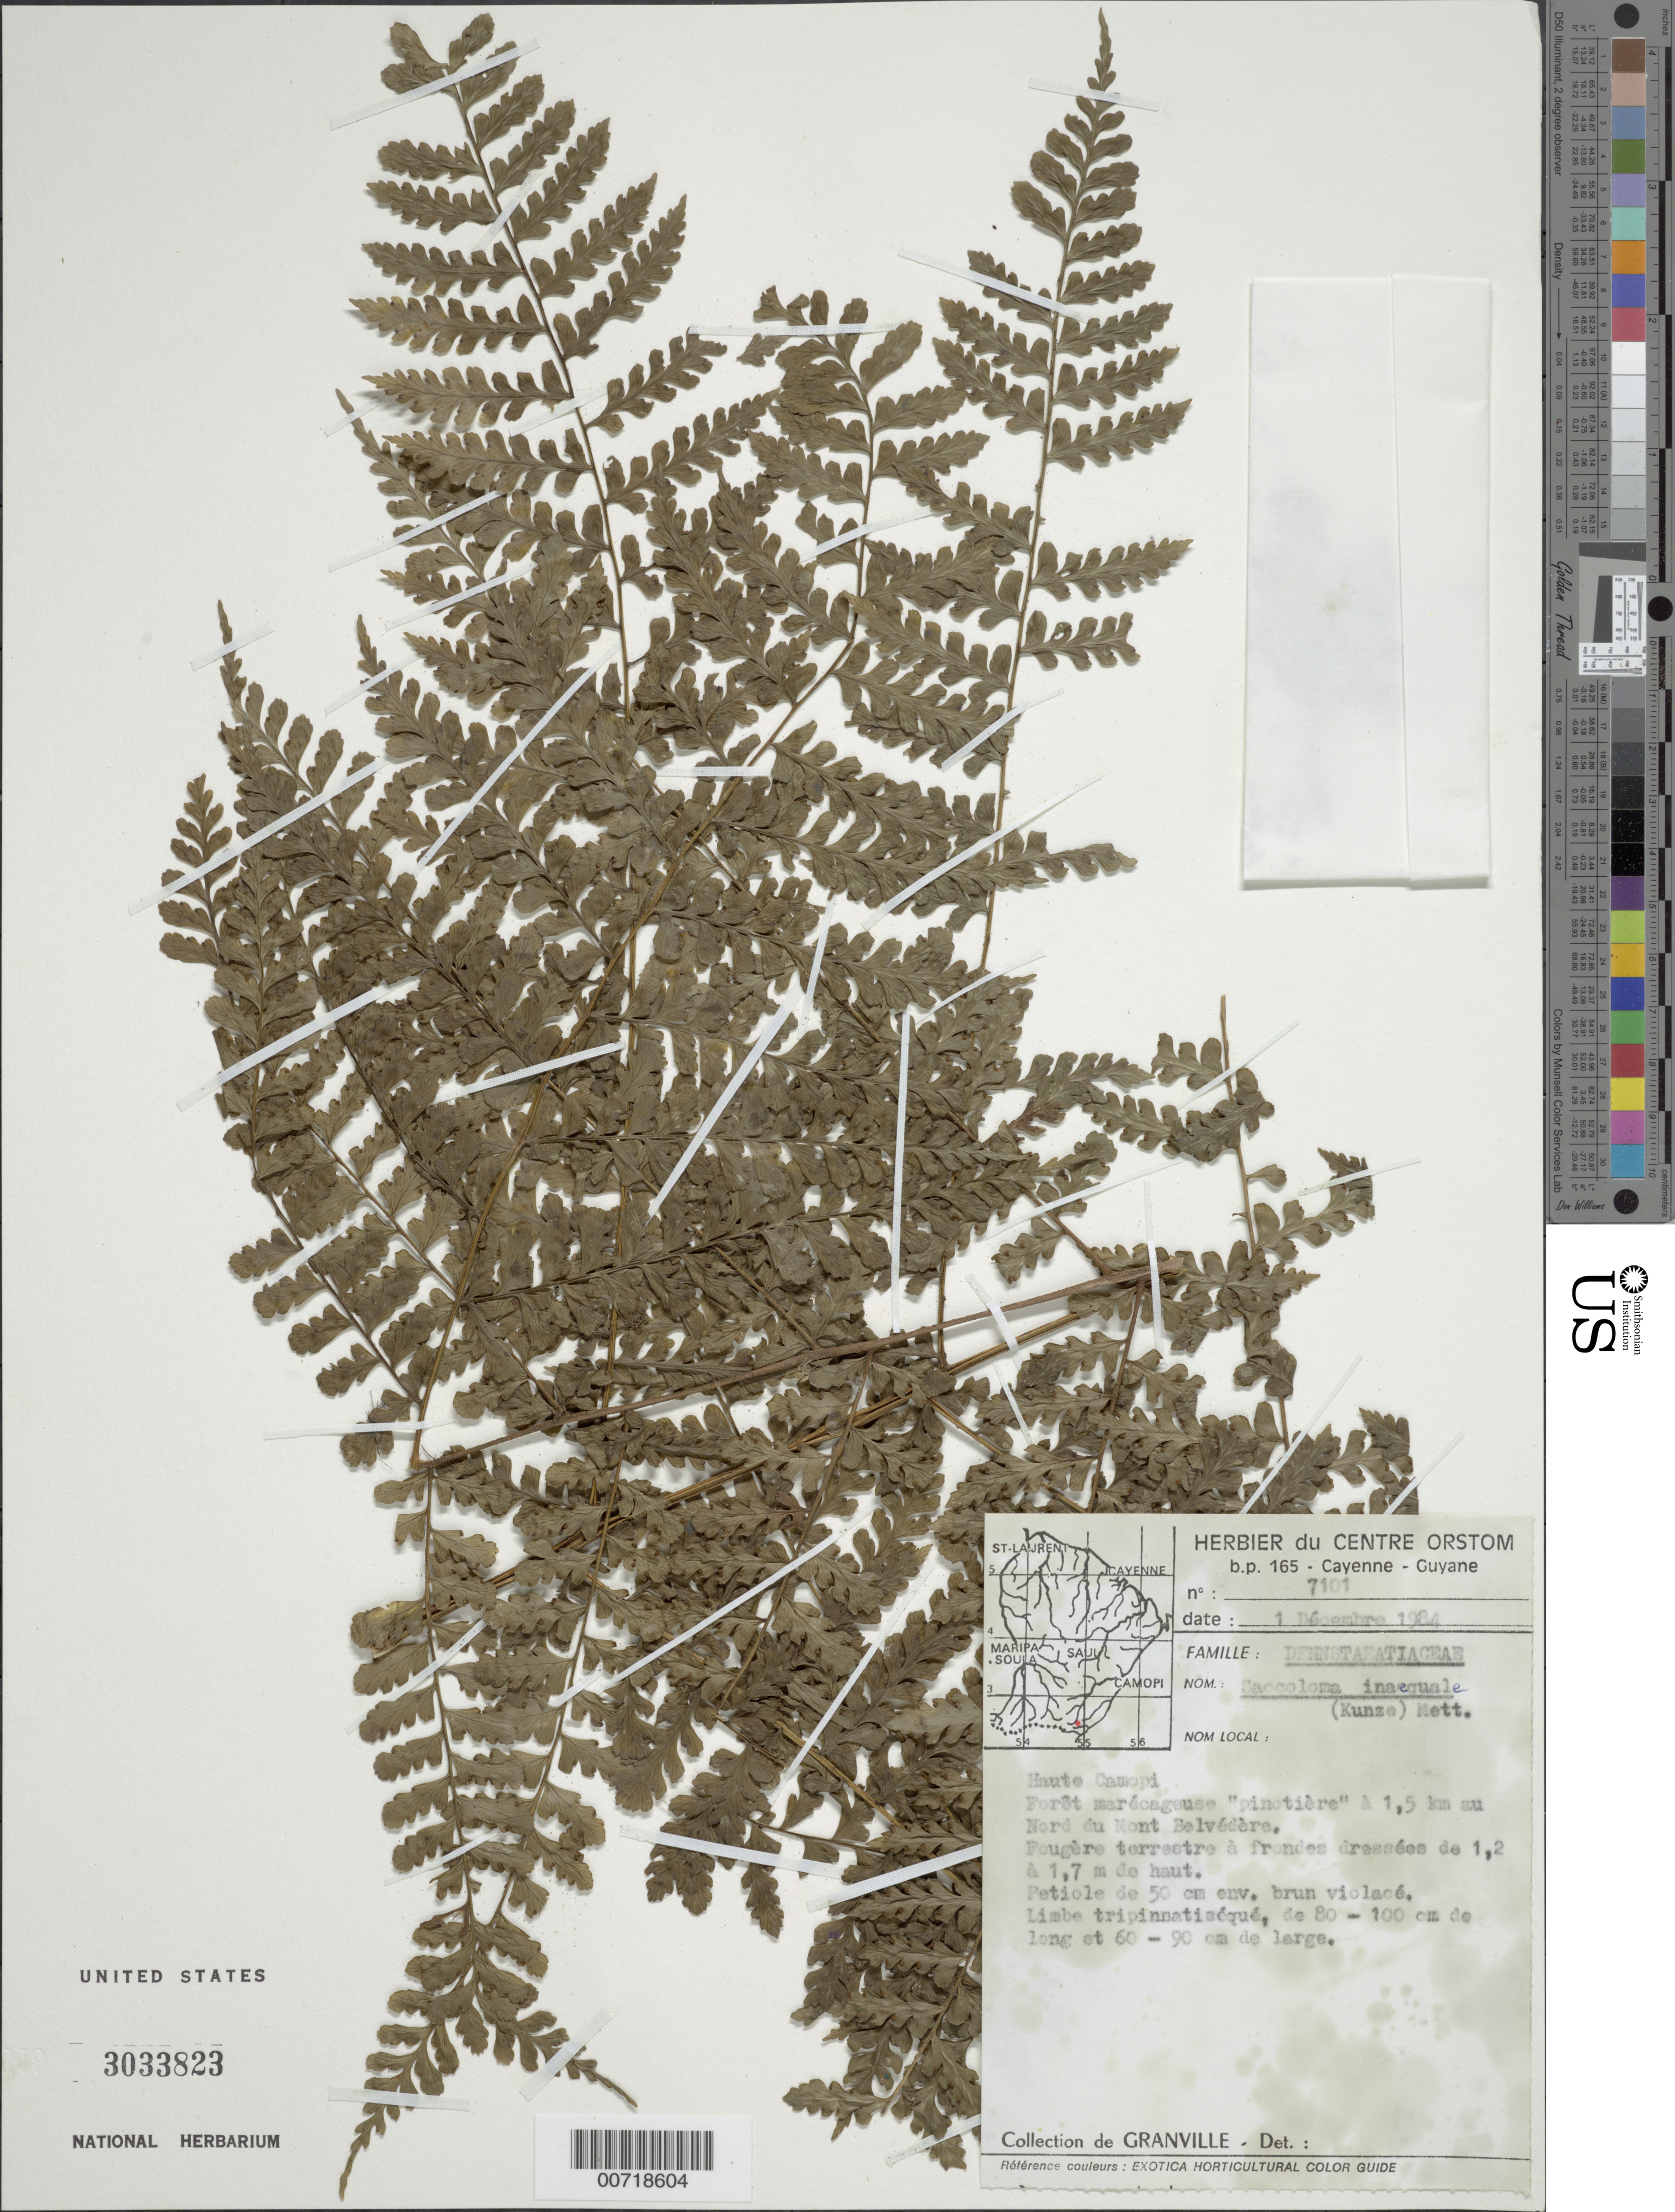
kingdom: Plantae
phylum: Tracheophyta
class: Polypodiopsida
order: Polypodiales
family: Saccolomataceae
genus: Saccoloma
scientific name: Saccoloma inaequale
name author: (Kunze) Mett.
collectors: J.-J. de Granville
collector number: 7101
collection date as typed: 1-Dec-84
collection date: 1984-12-01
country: French Guiana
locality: Mont Belvédère, haute Camopi, 1.5 km Nord du Mont Belvédère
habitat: Forêt marécageuse pinotiere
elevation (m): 180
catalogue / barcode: US 3033823